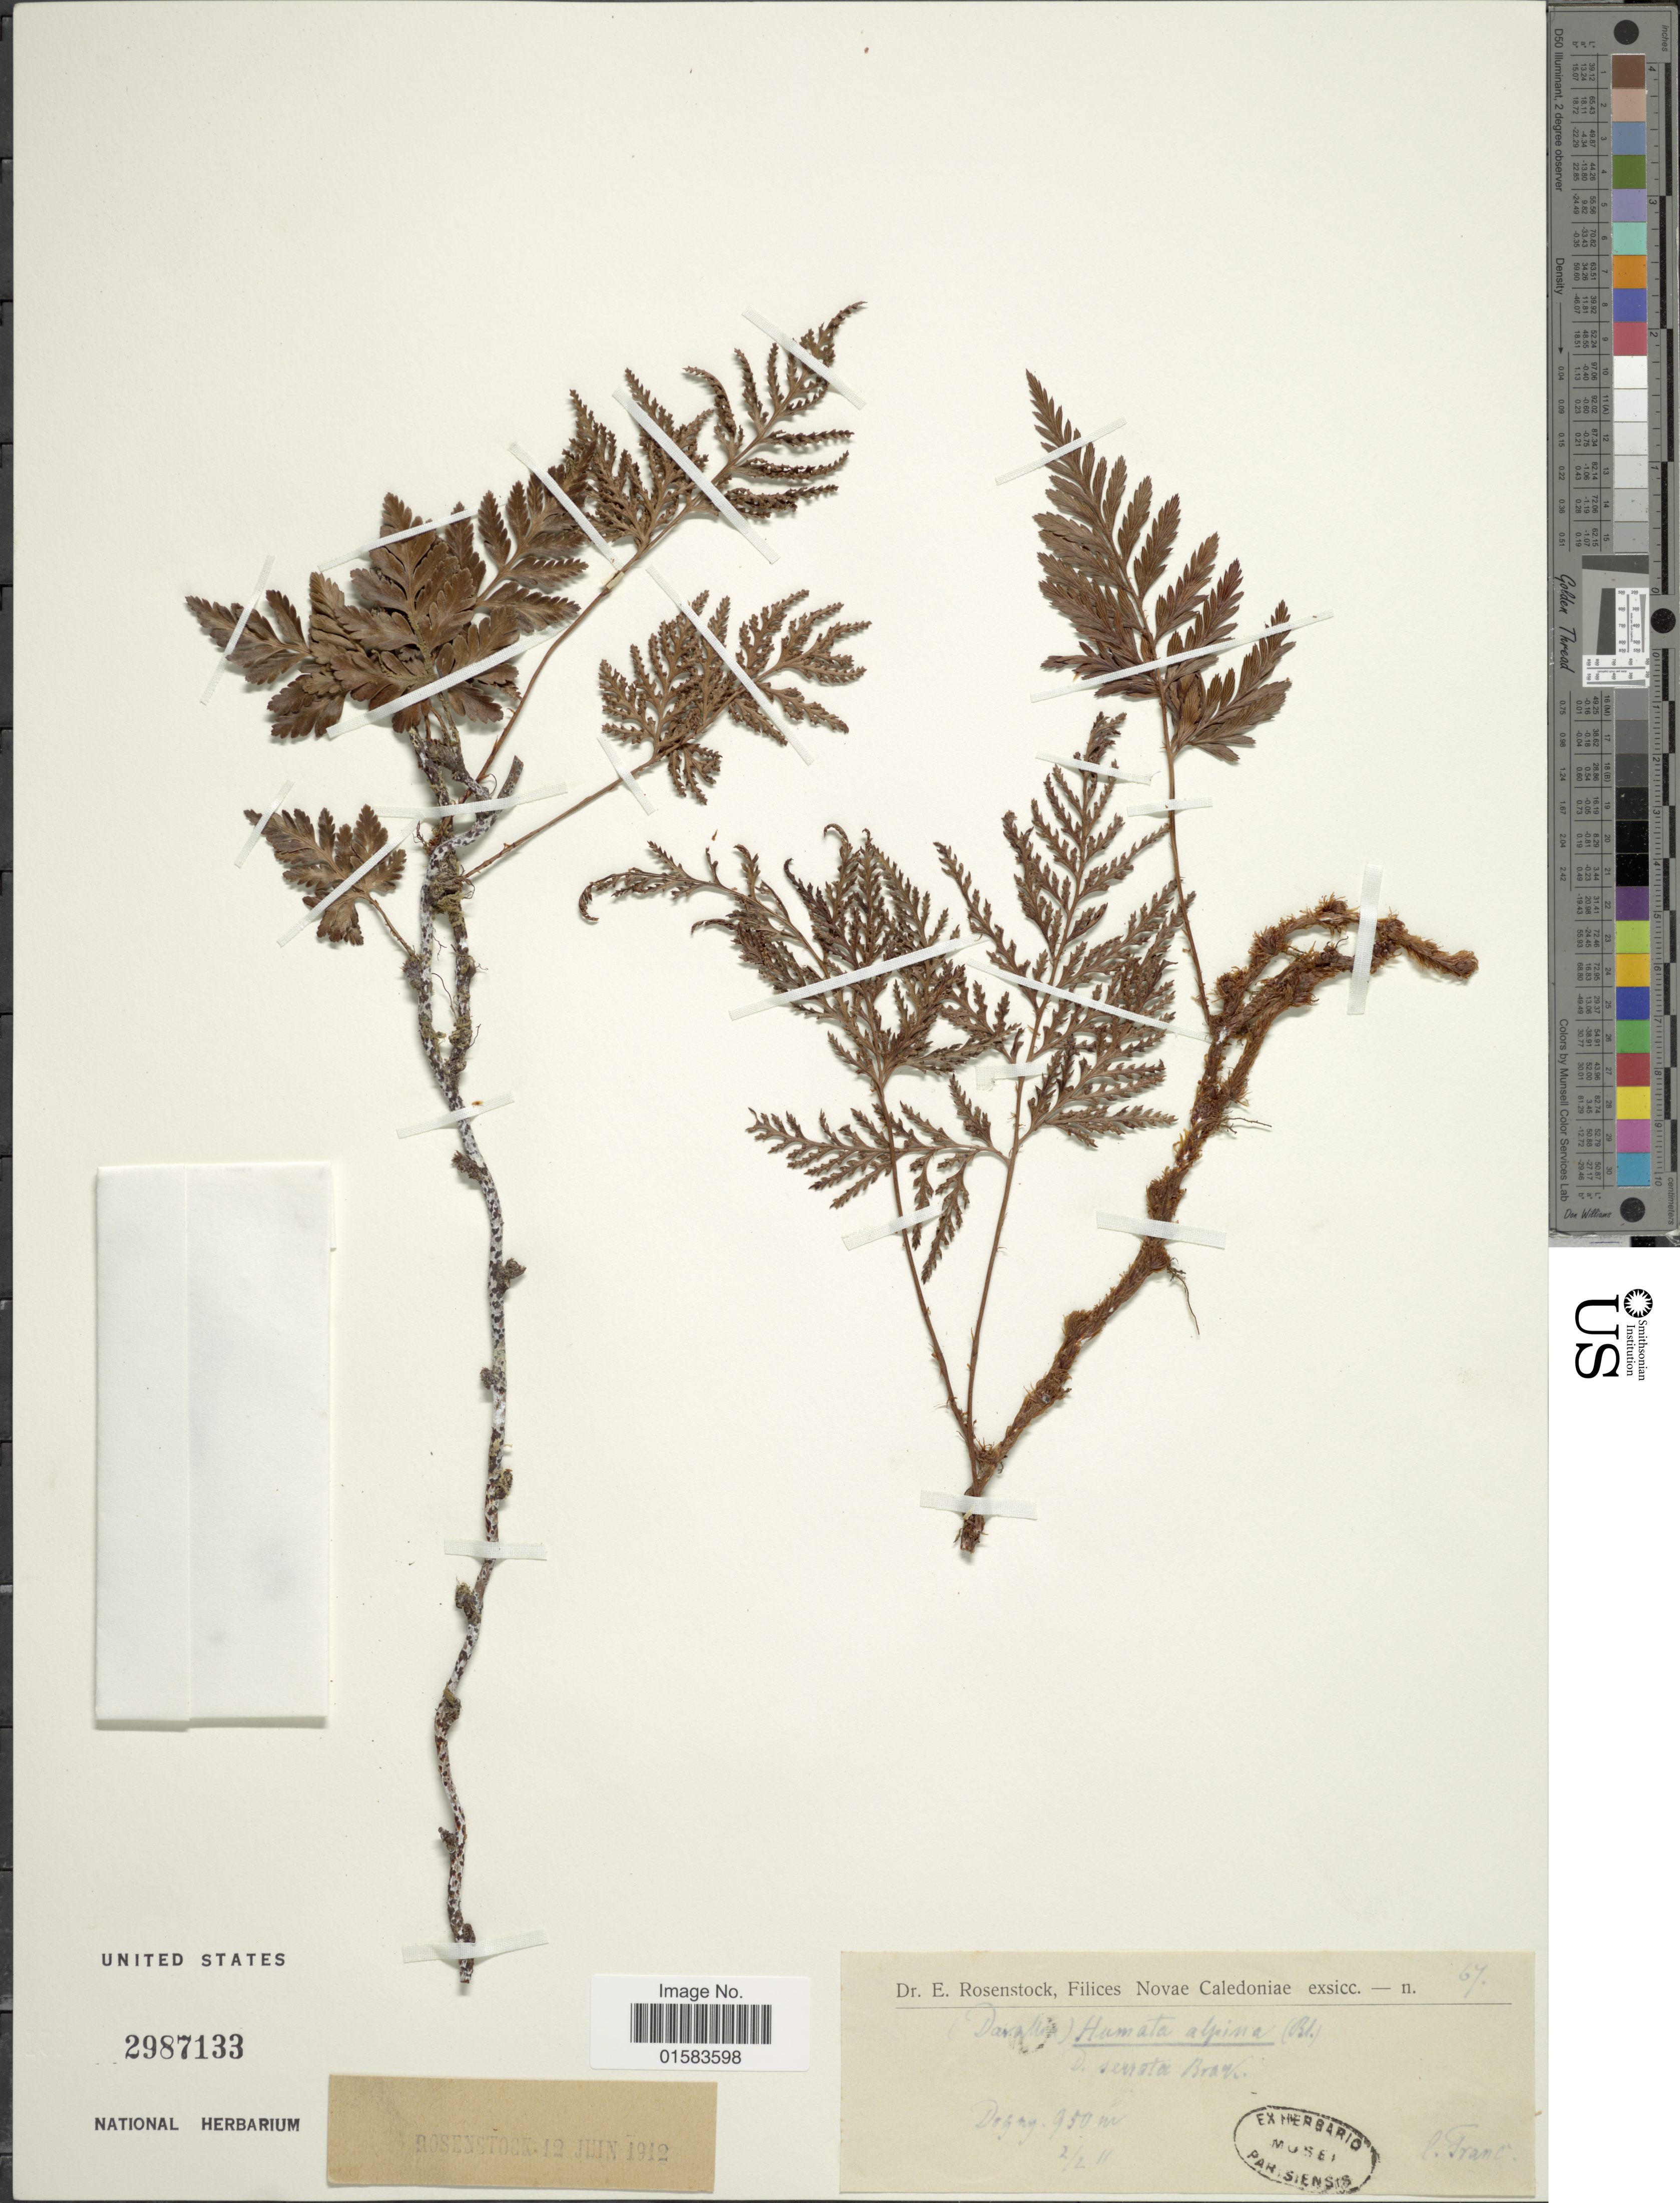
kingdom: Plantae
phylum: Tracheophyta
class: Polypodiopsida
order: Polypodiales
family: Davalliaceae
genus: Davallia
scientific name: Davallia repens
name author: (L. f.) Kuhn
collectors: Franc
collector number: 67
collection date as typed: Transcribed d/m/y: 2/2/11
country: New Caledonia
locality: Dogny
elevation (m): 950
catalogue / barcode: US 2987133